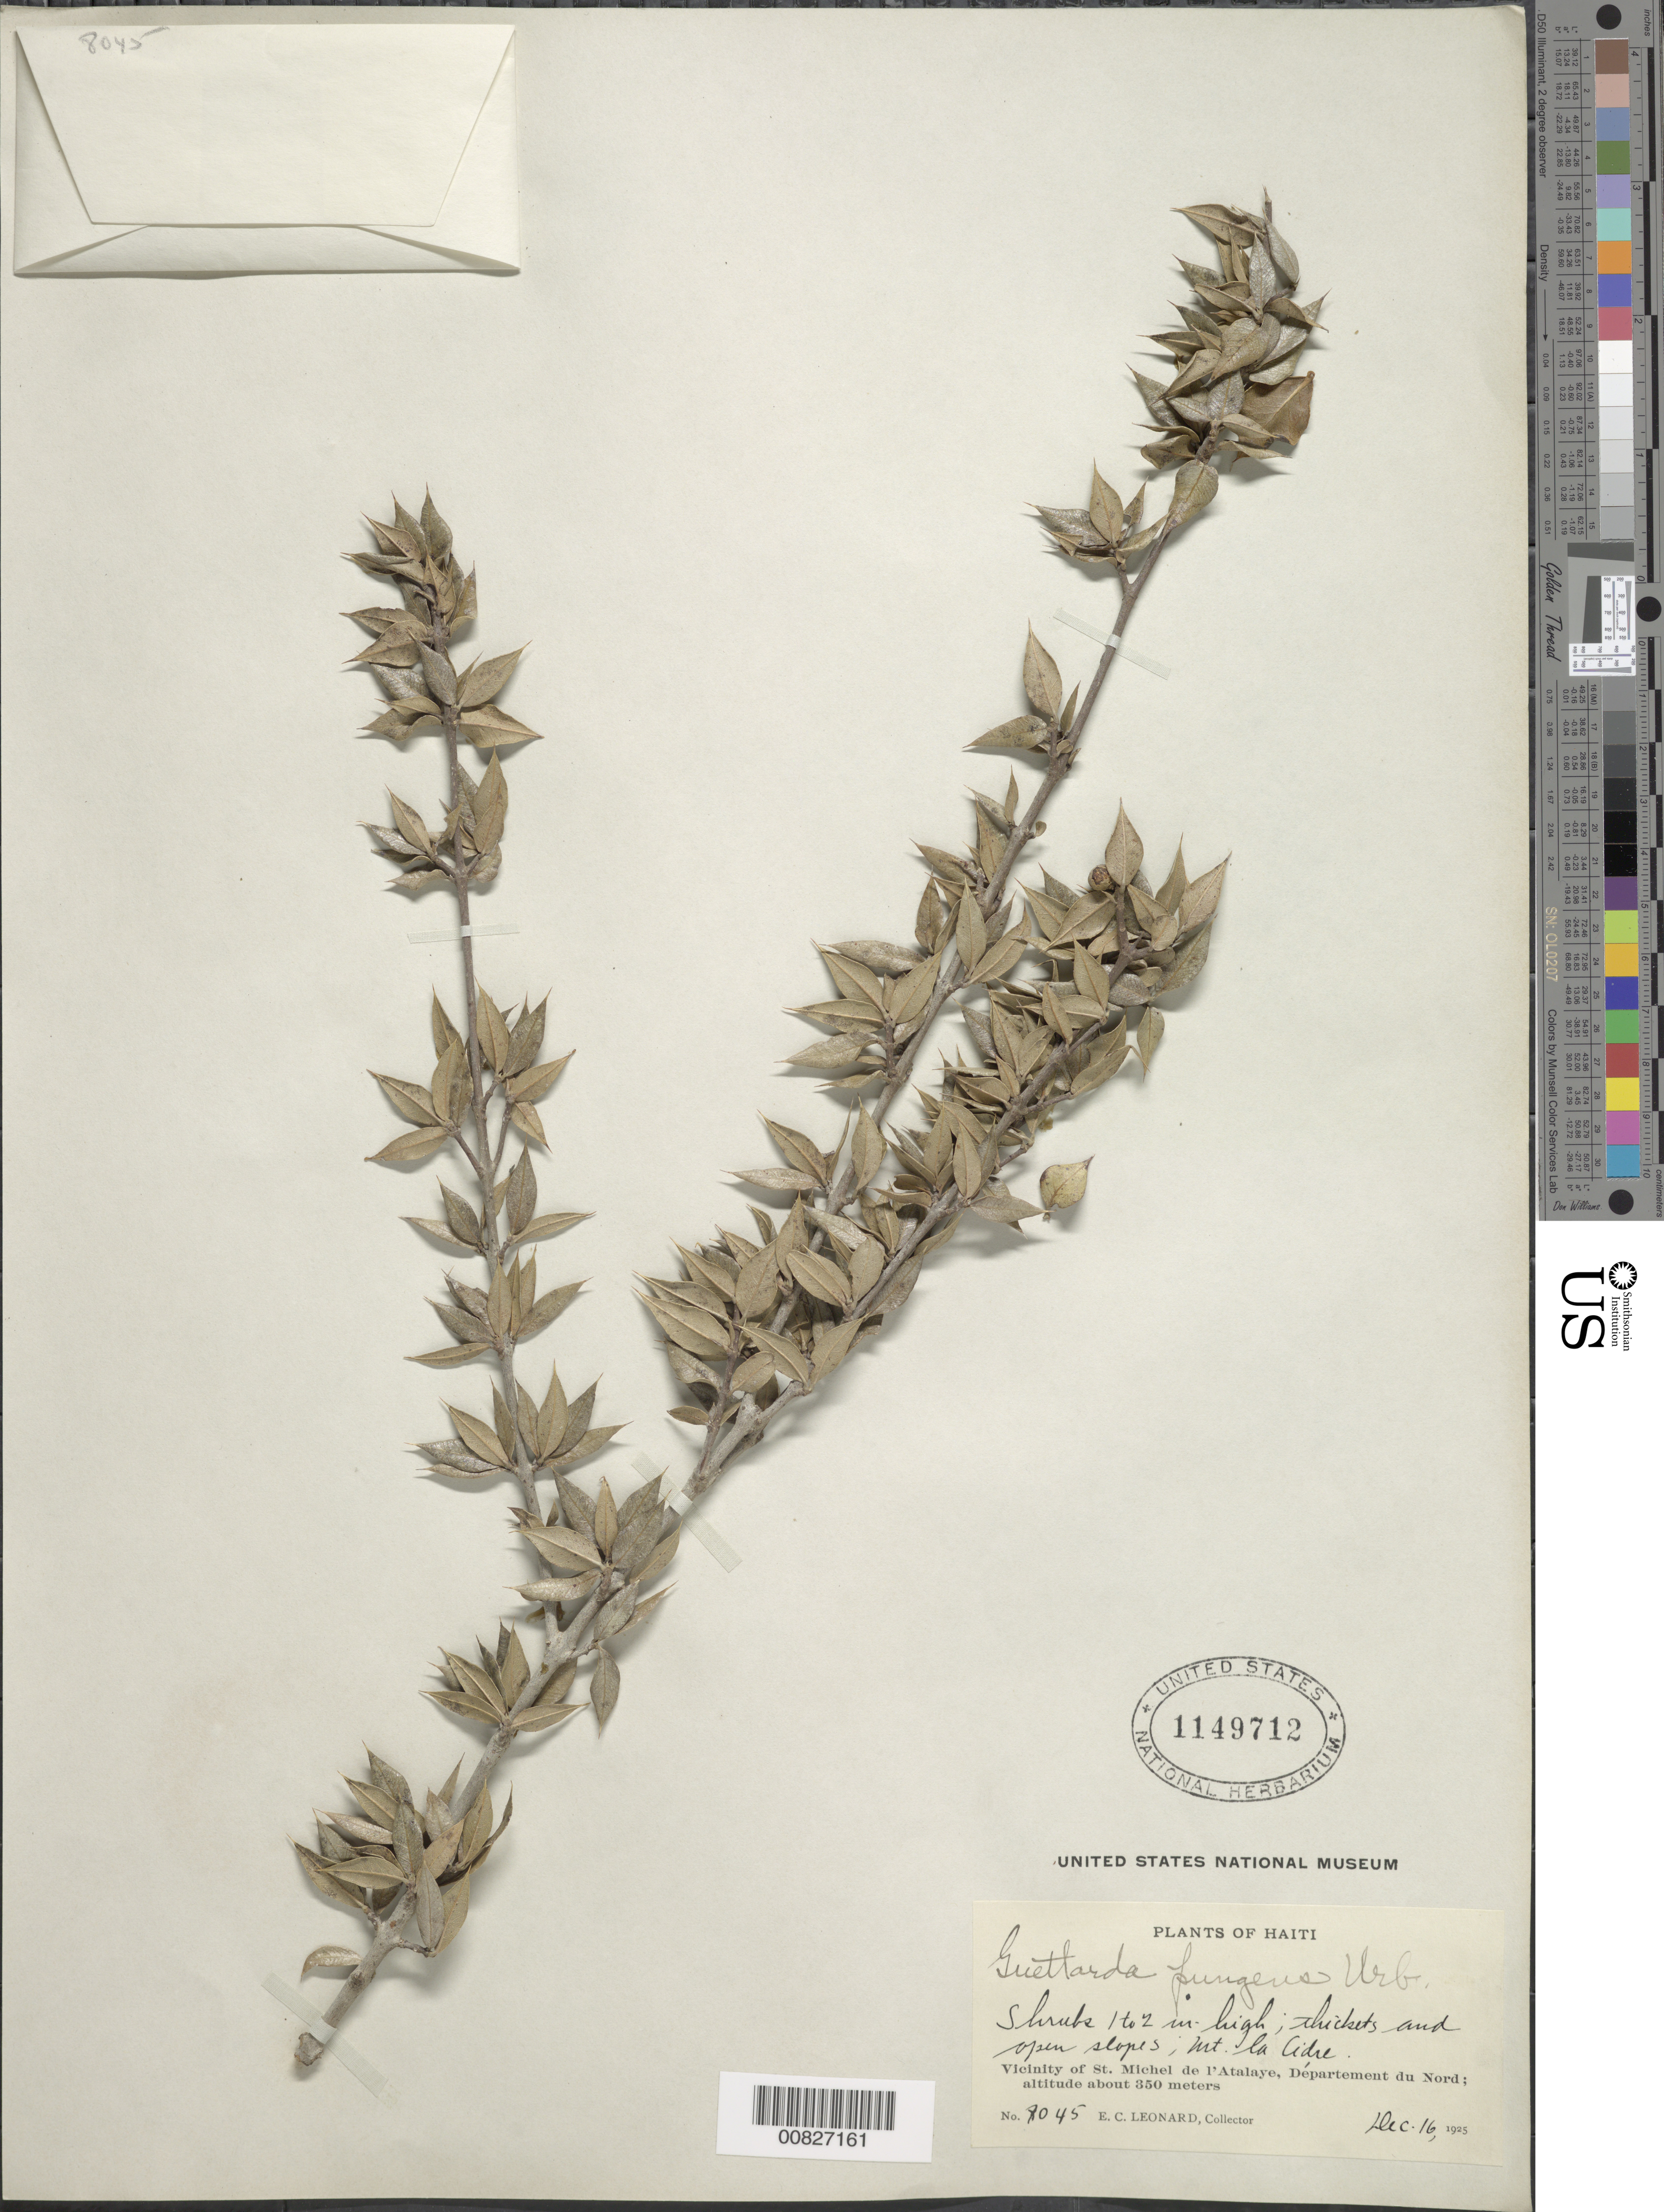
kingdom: Plantae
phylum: Tracheophyta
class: Magnoliopsida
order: Gentianales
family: Rubiaceae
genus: Guettarda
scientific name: Guettarda pungens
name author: Urb.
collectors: E. C. Leonard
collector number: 8045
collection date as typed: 16 Dec 1925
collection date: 1925-12-16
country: Haiti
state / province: Artibonite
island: Hispaniola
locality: Vicinity of St. Michel de l'Atalaye, Mt. la Cidre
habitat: Thickets and open slopes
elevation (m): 350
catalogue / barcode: US 1149712